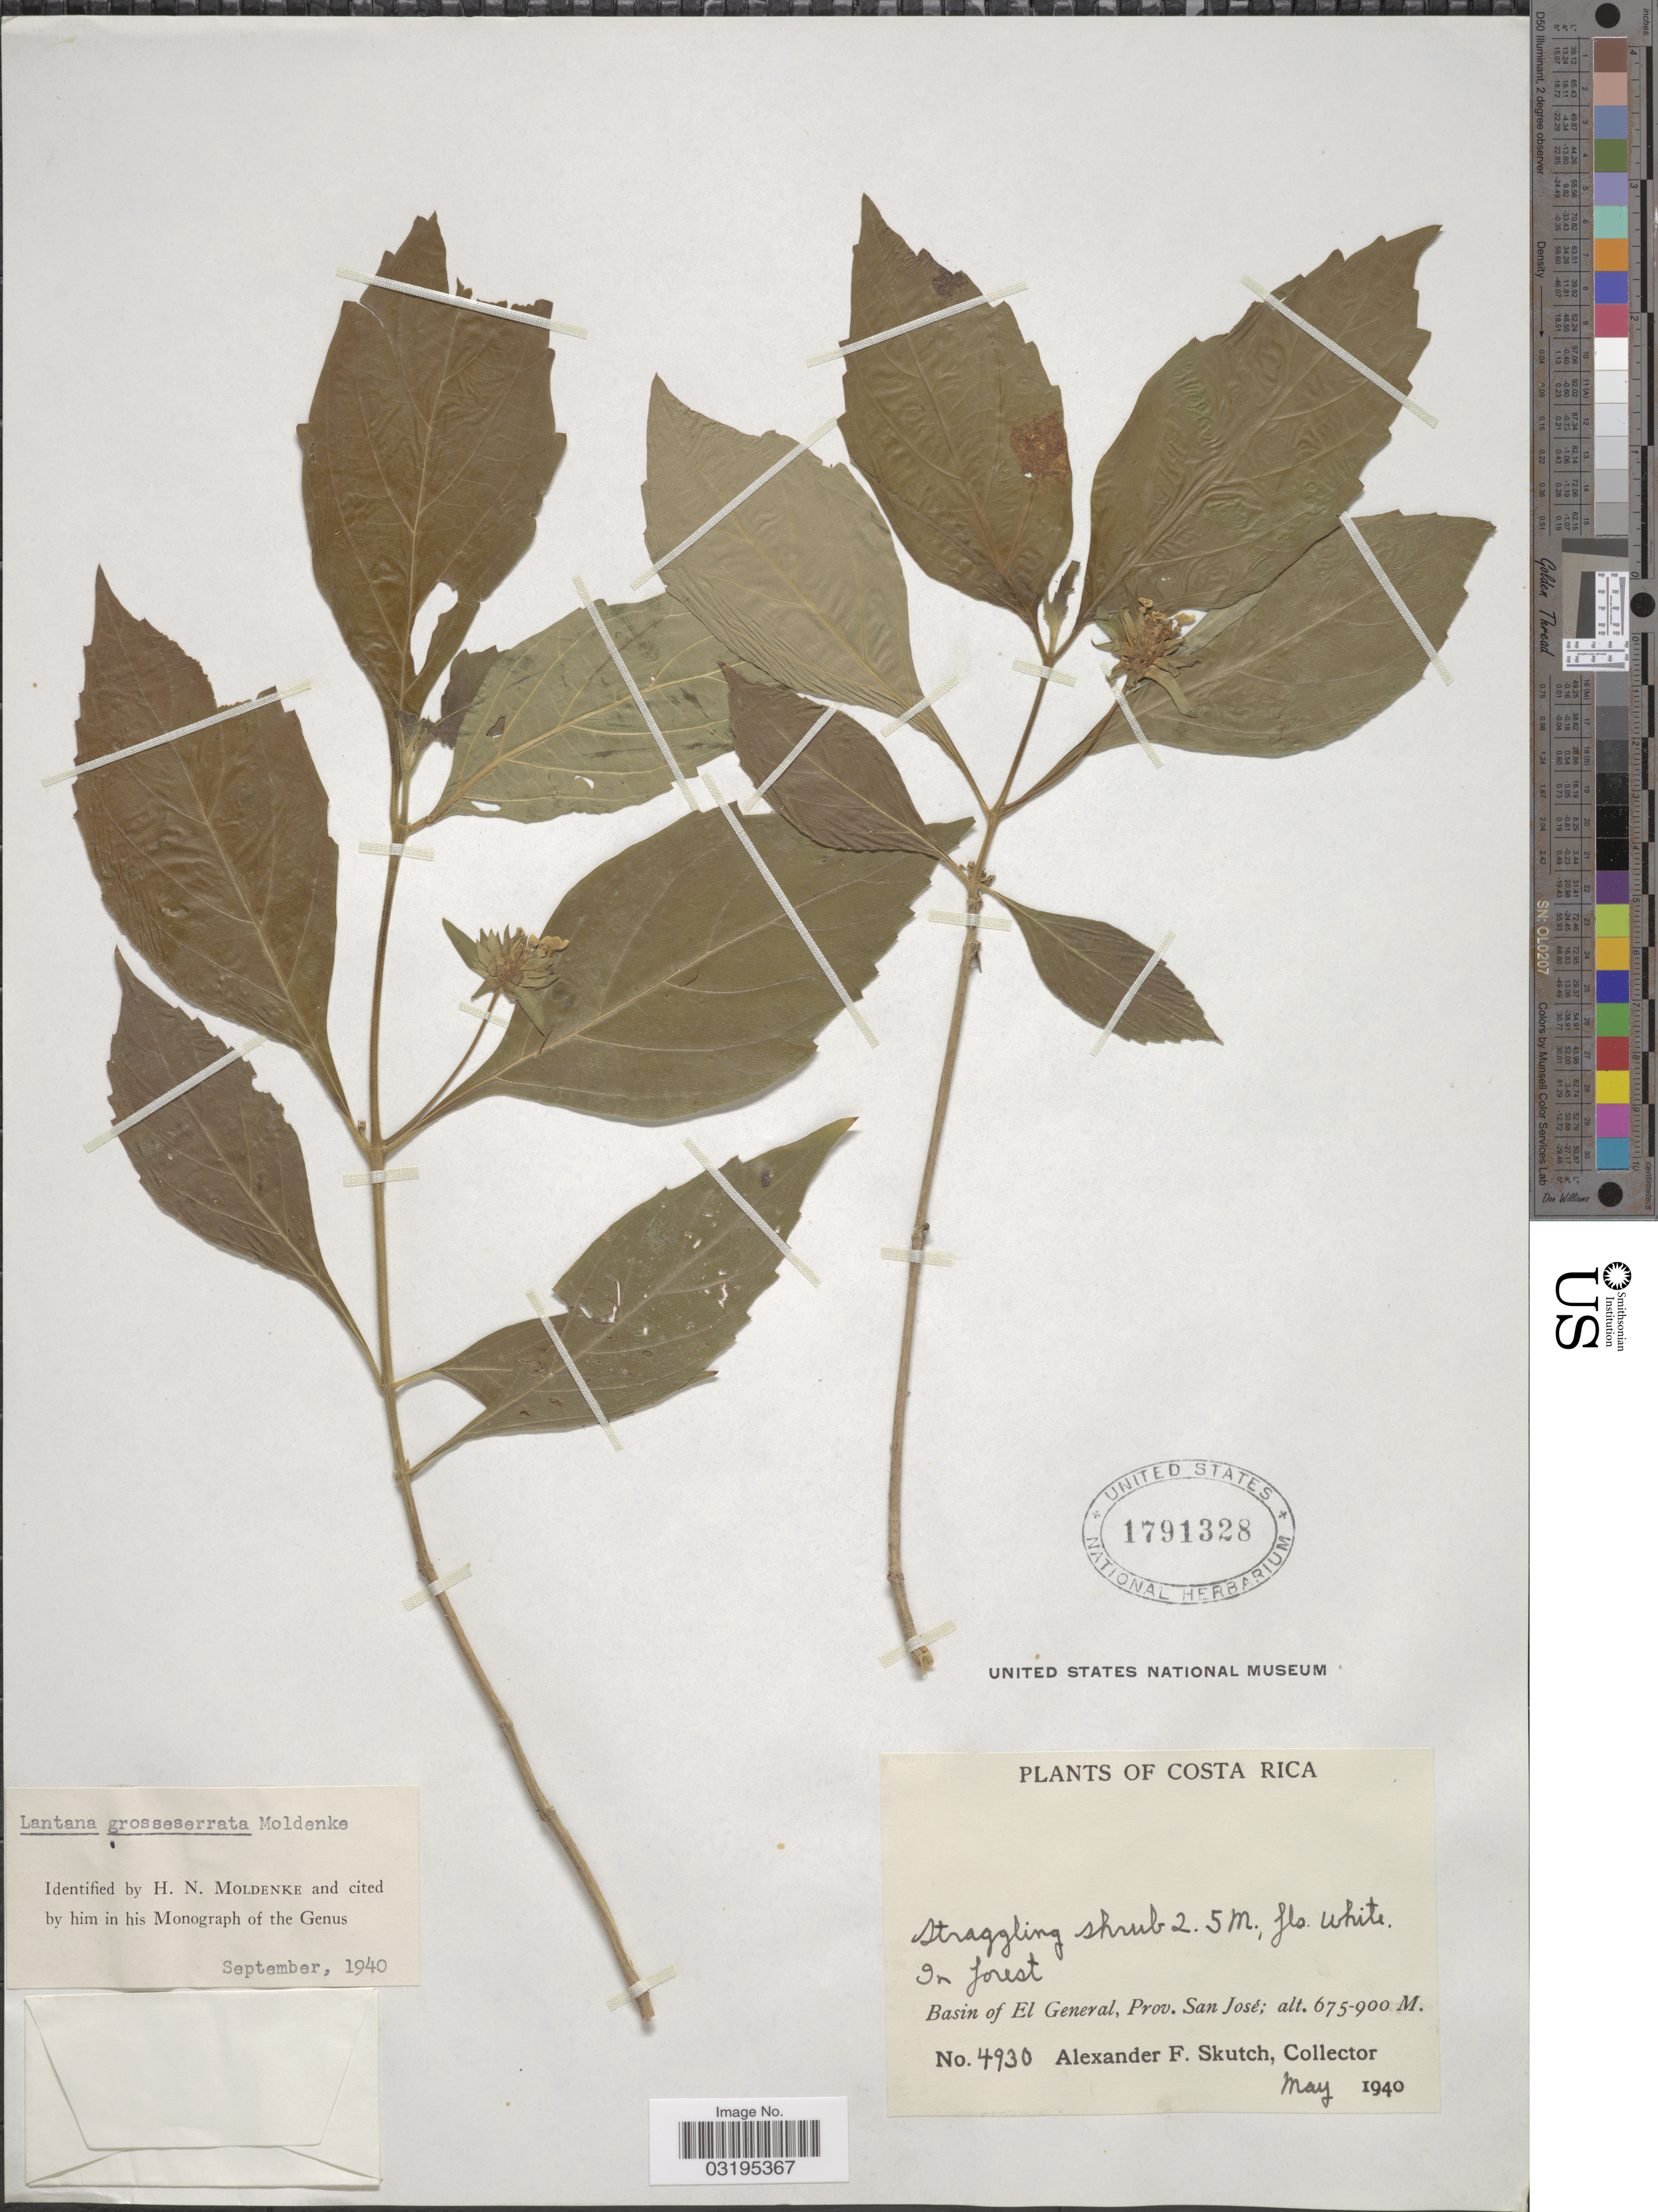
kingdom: Plantae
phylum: Tracheophyta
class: Magnoliopsida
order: Lamiales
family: Verbenaceae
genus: Lantana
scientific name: Lantana grosseserrata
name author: Moldenke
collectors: A. F. Skutch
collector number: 4930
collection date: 1940-05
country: Costa Rica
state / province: San José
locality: Basin of El General.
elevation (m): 675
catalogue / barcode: US 1791328